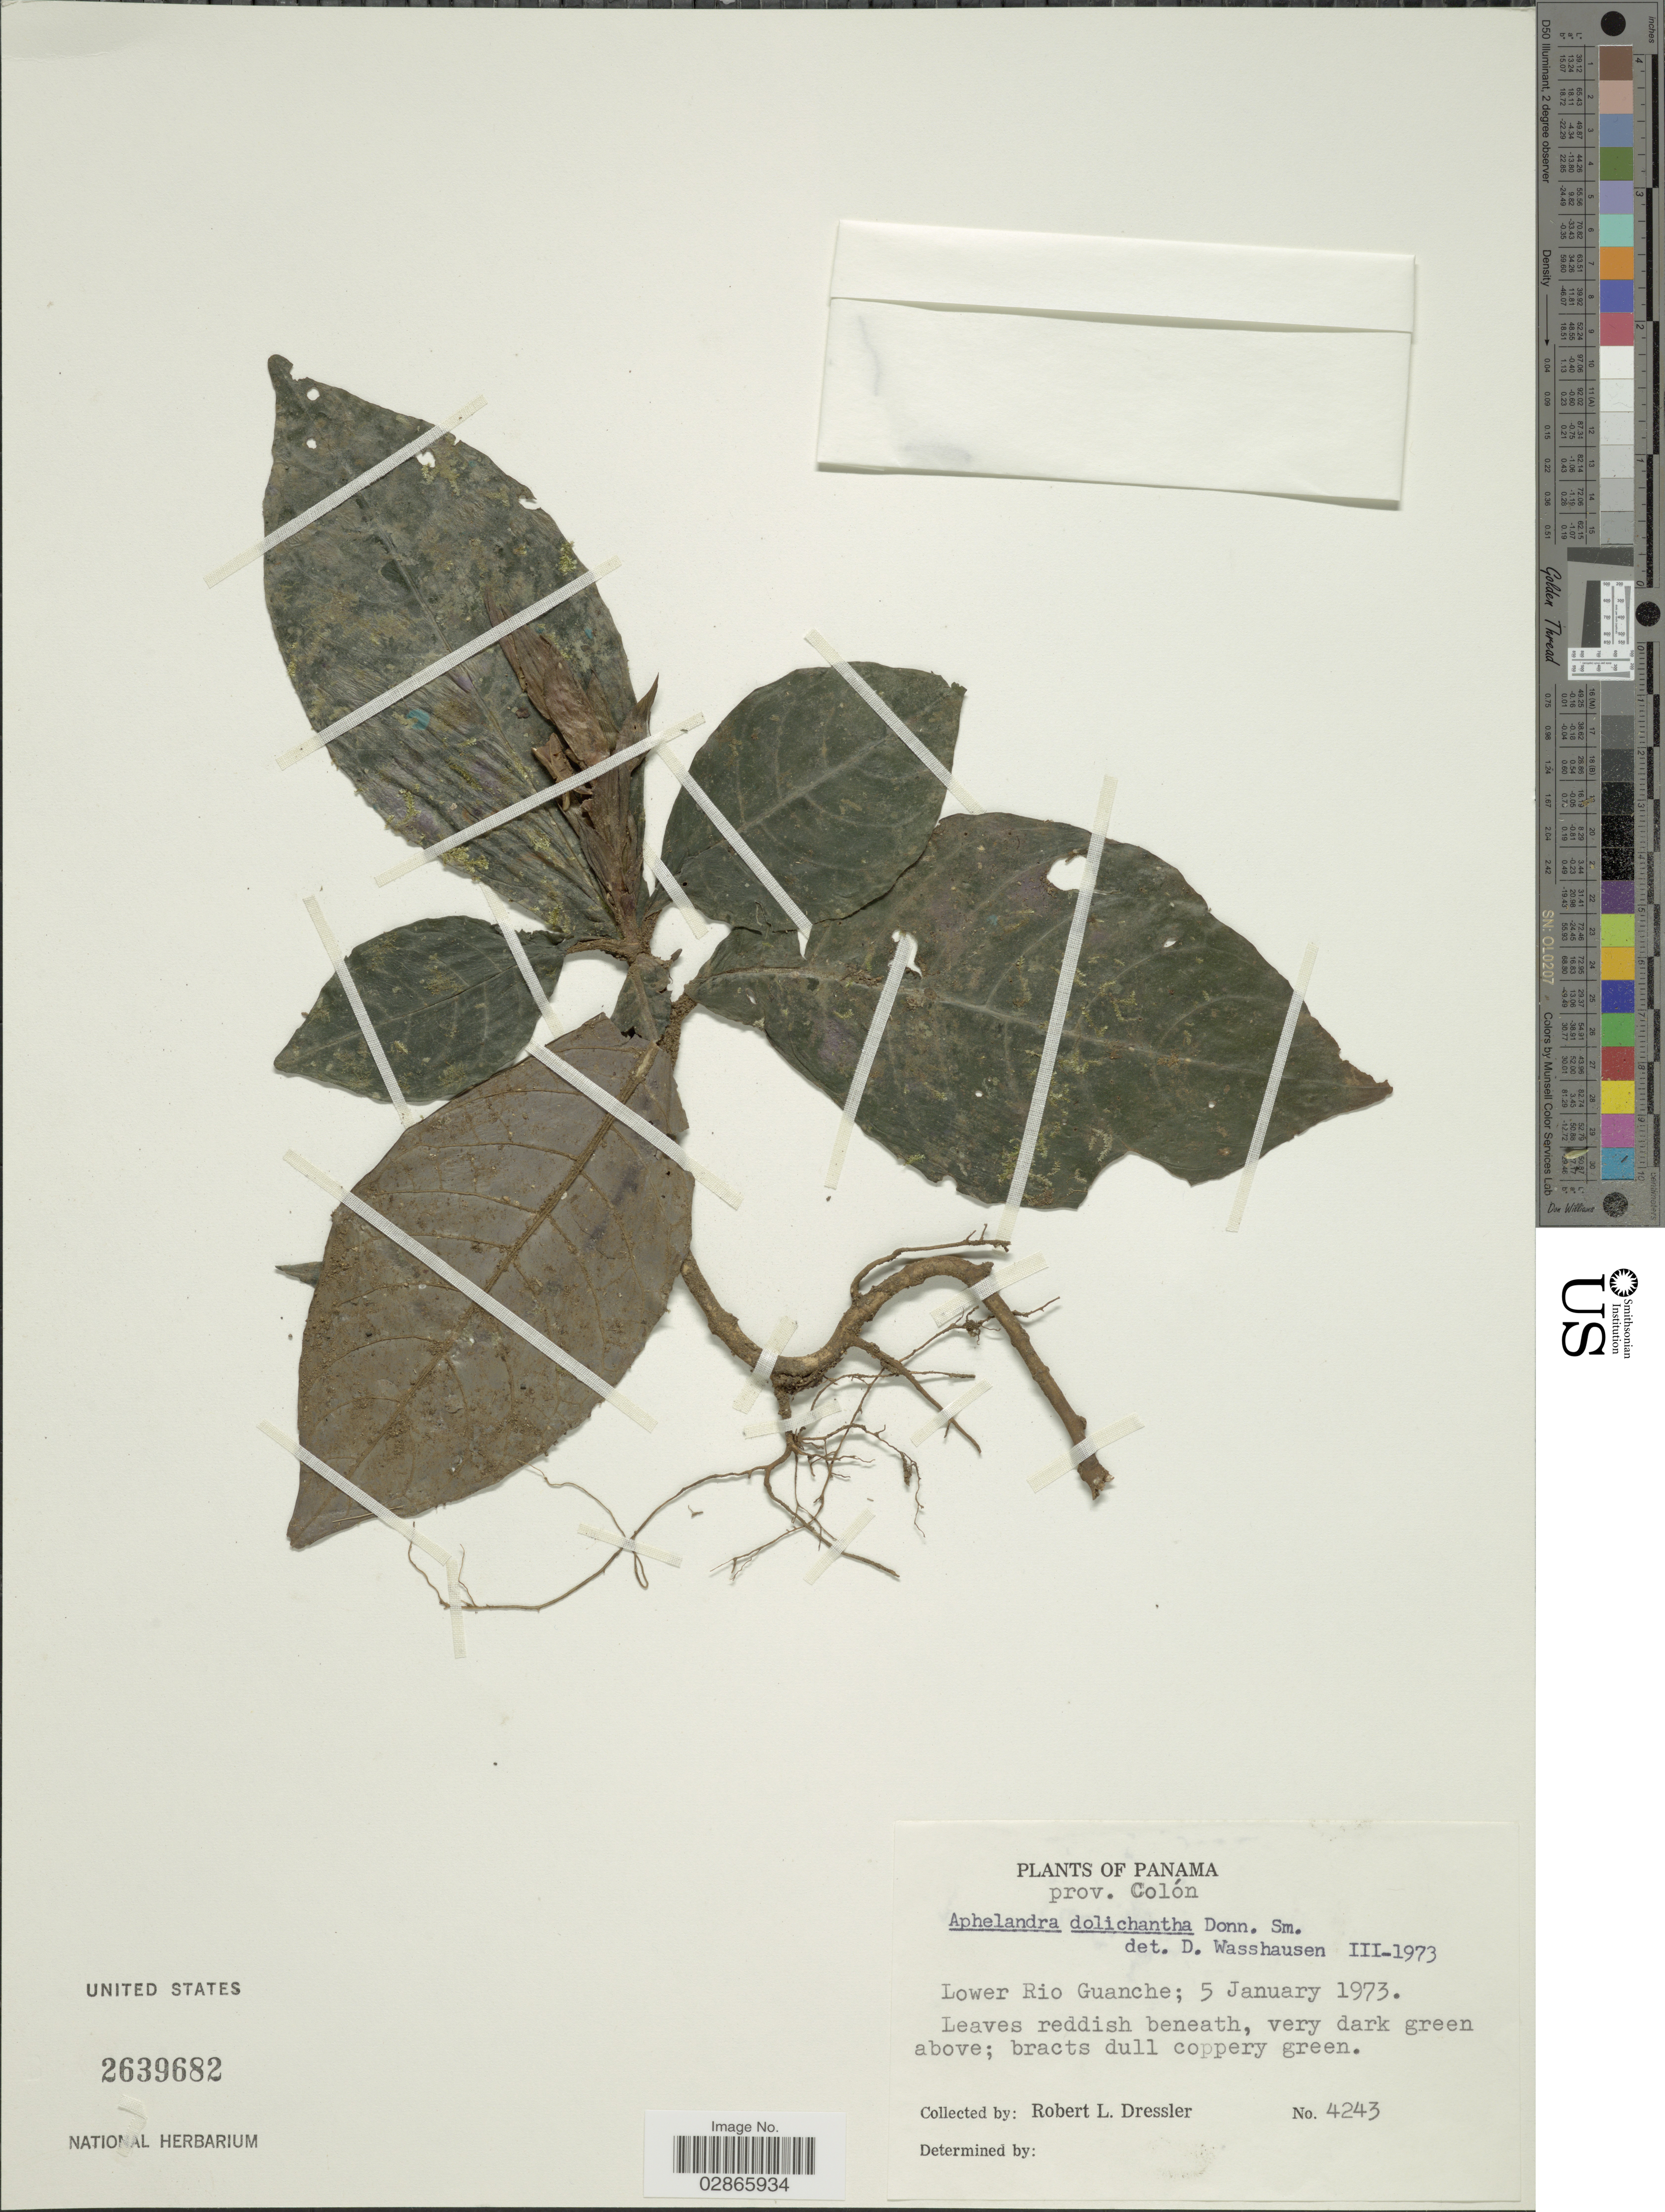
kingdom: Plantae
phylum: Tracheophyta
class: Magnoliopsida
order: Lamiales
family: Acanthaceae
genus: Aphelandra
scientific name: Aphelandra dolichantha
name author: Donn. Sm.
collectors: R. Dressler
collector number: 4243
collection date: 1973-01-05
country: Panama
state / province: Colón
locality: Lower Rio Guanche.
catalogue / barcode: US 2639682